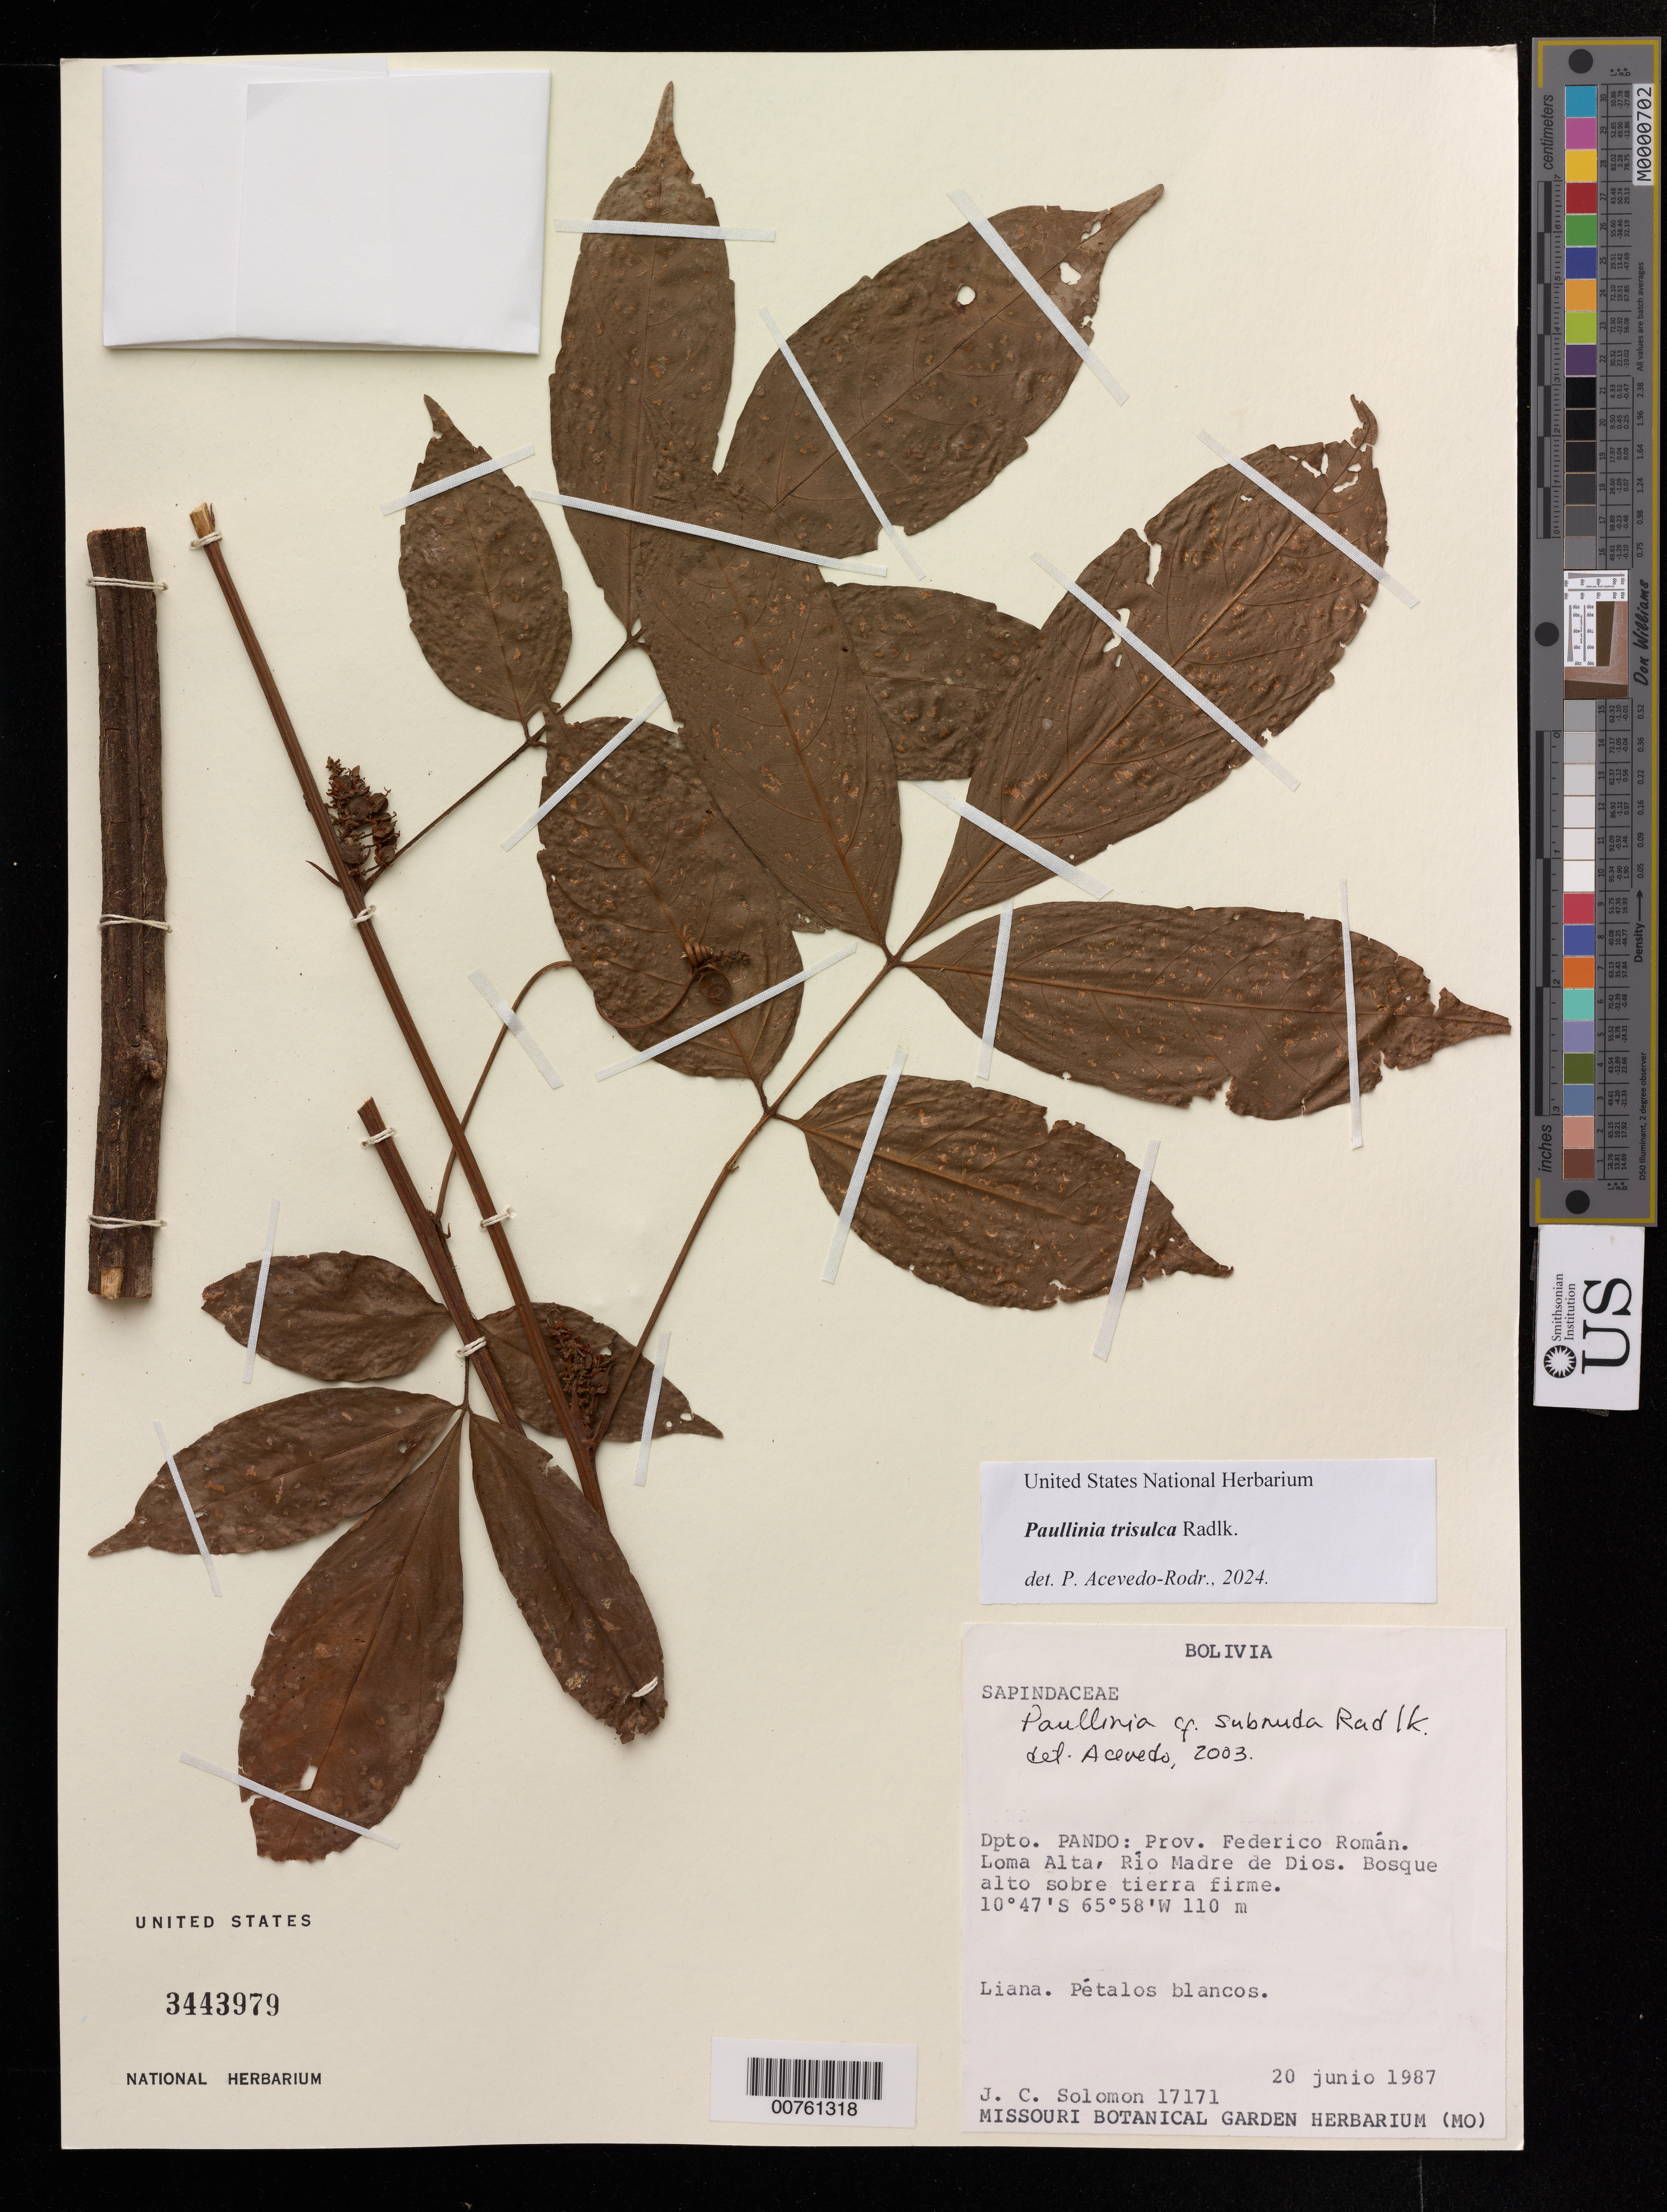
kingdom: Plantae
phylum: Tracheophyta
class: Magnoliopsida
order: Sapindales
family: Sapindaceae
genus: Paullinia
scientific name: Paullinia trisulca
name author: Radlk.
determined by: Acevedo-Rodriguez, P., (US), Smithsonian Institution - National Museum of Natural History (UNITED STATES)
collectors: J. C. Solomon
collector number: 17171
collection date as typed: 20 Jun 1987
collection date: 1987-06-20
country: Bolivia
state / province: Pando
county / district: Federico Román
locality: Loma Alta, Rio Madre de Dios.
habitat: Bosque alto sobre tierra firme.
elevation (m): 110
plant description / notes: MO, US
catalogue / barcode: US 3443979